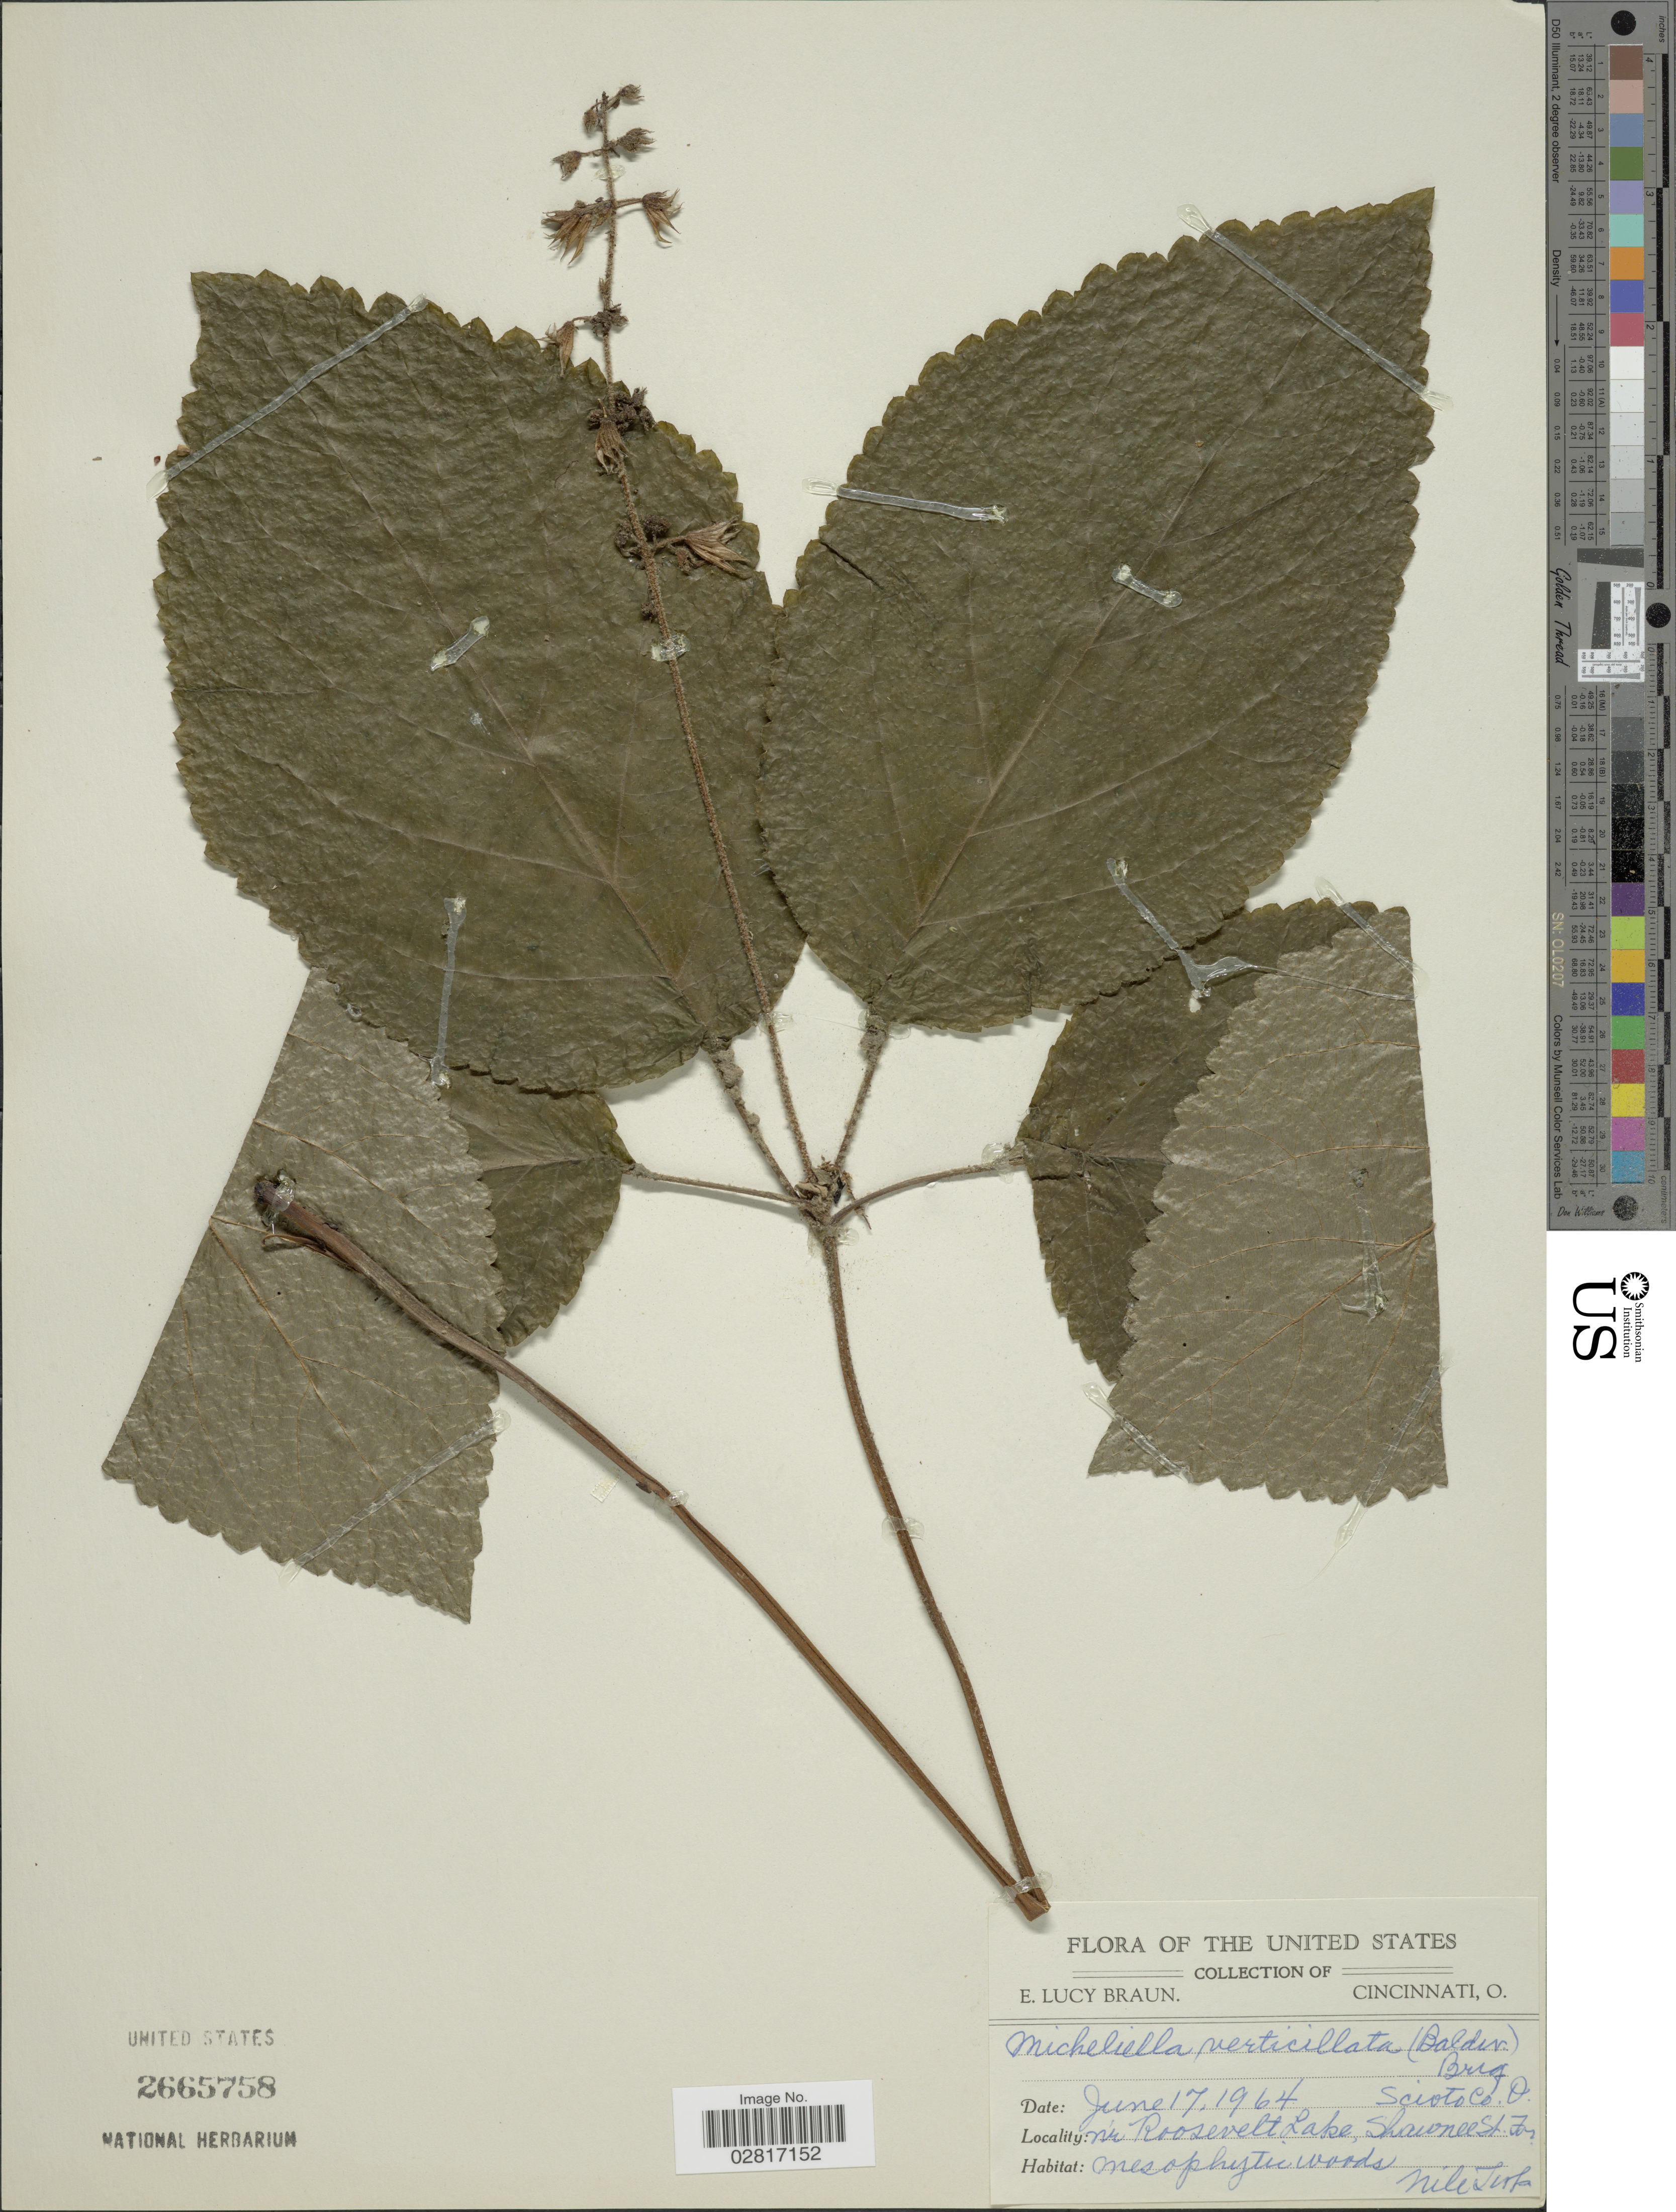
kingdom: Plantae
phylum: Tracheophyta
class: Magnoliopsida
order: Lamiales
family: Lamiaceae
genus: Collinsonia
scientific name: Collinsonia verticillata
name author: Baldwin ex Elliott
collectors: E. L. Braun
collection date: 1964-06-17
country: United States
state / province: Ohio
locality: Scioto Co., O., nr Roosevelt Lake, Shawnee St. For., Nile Twp.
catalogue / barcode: US 2665758